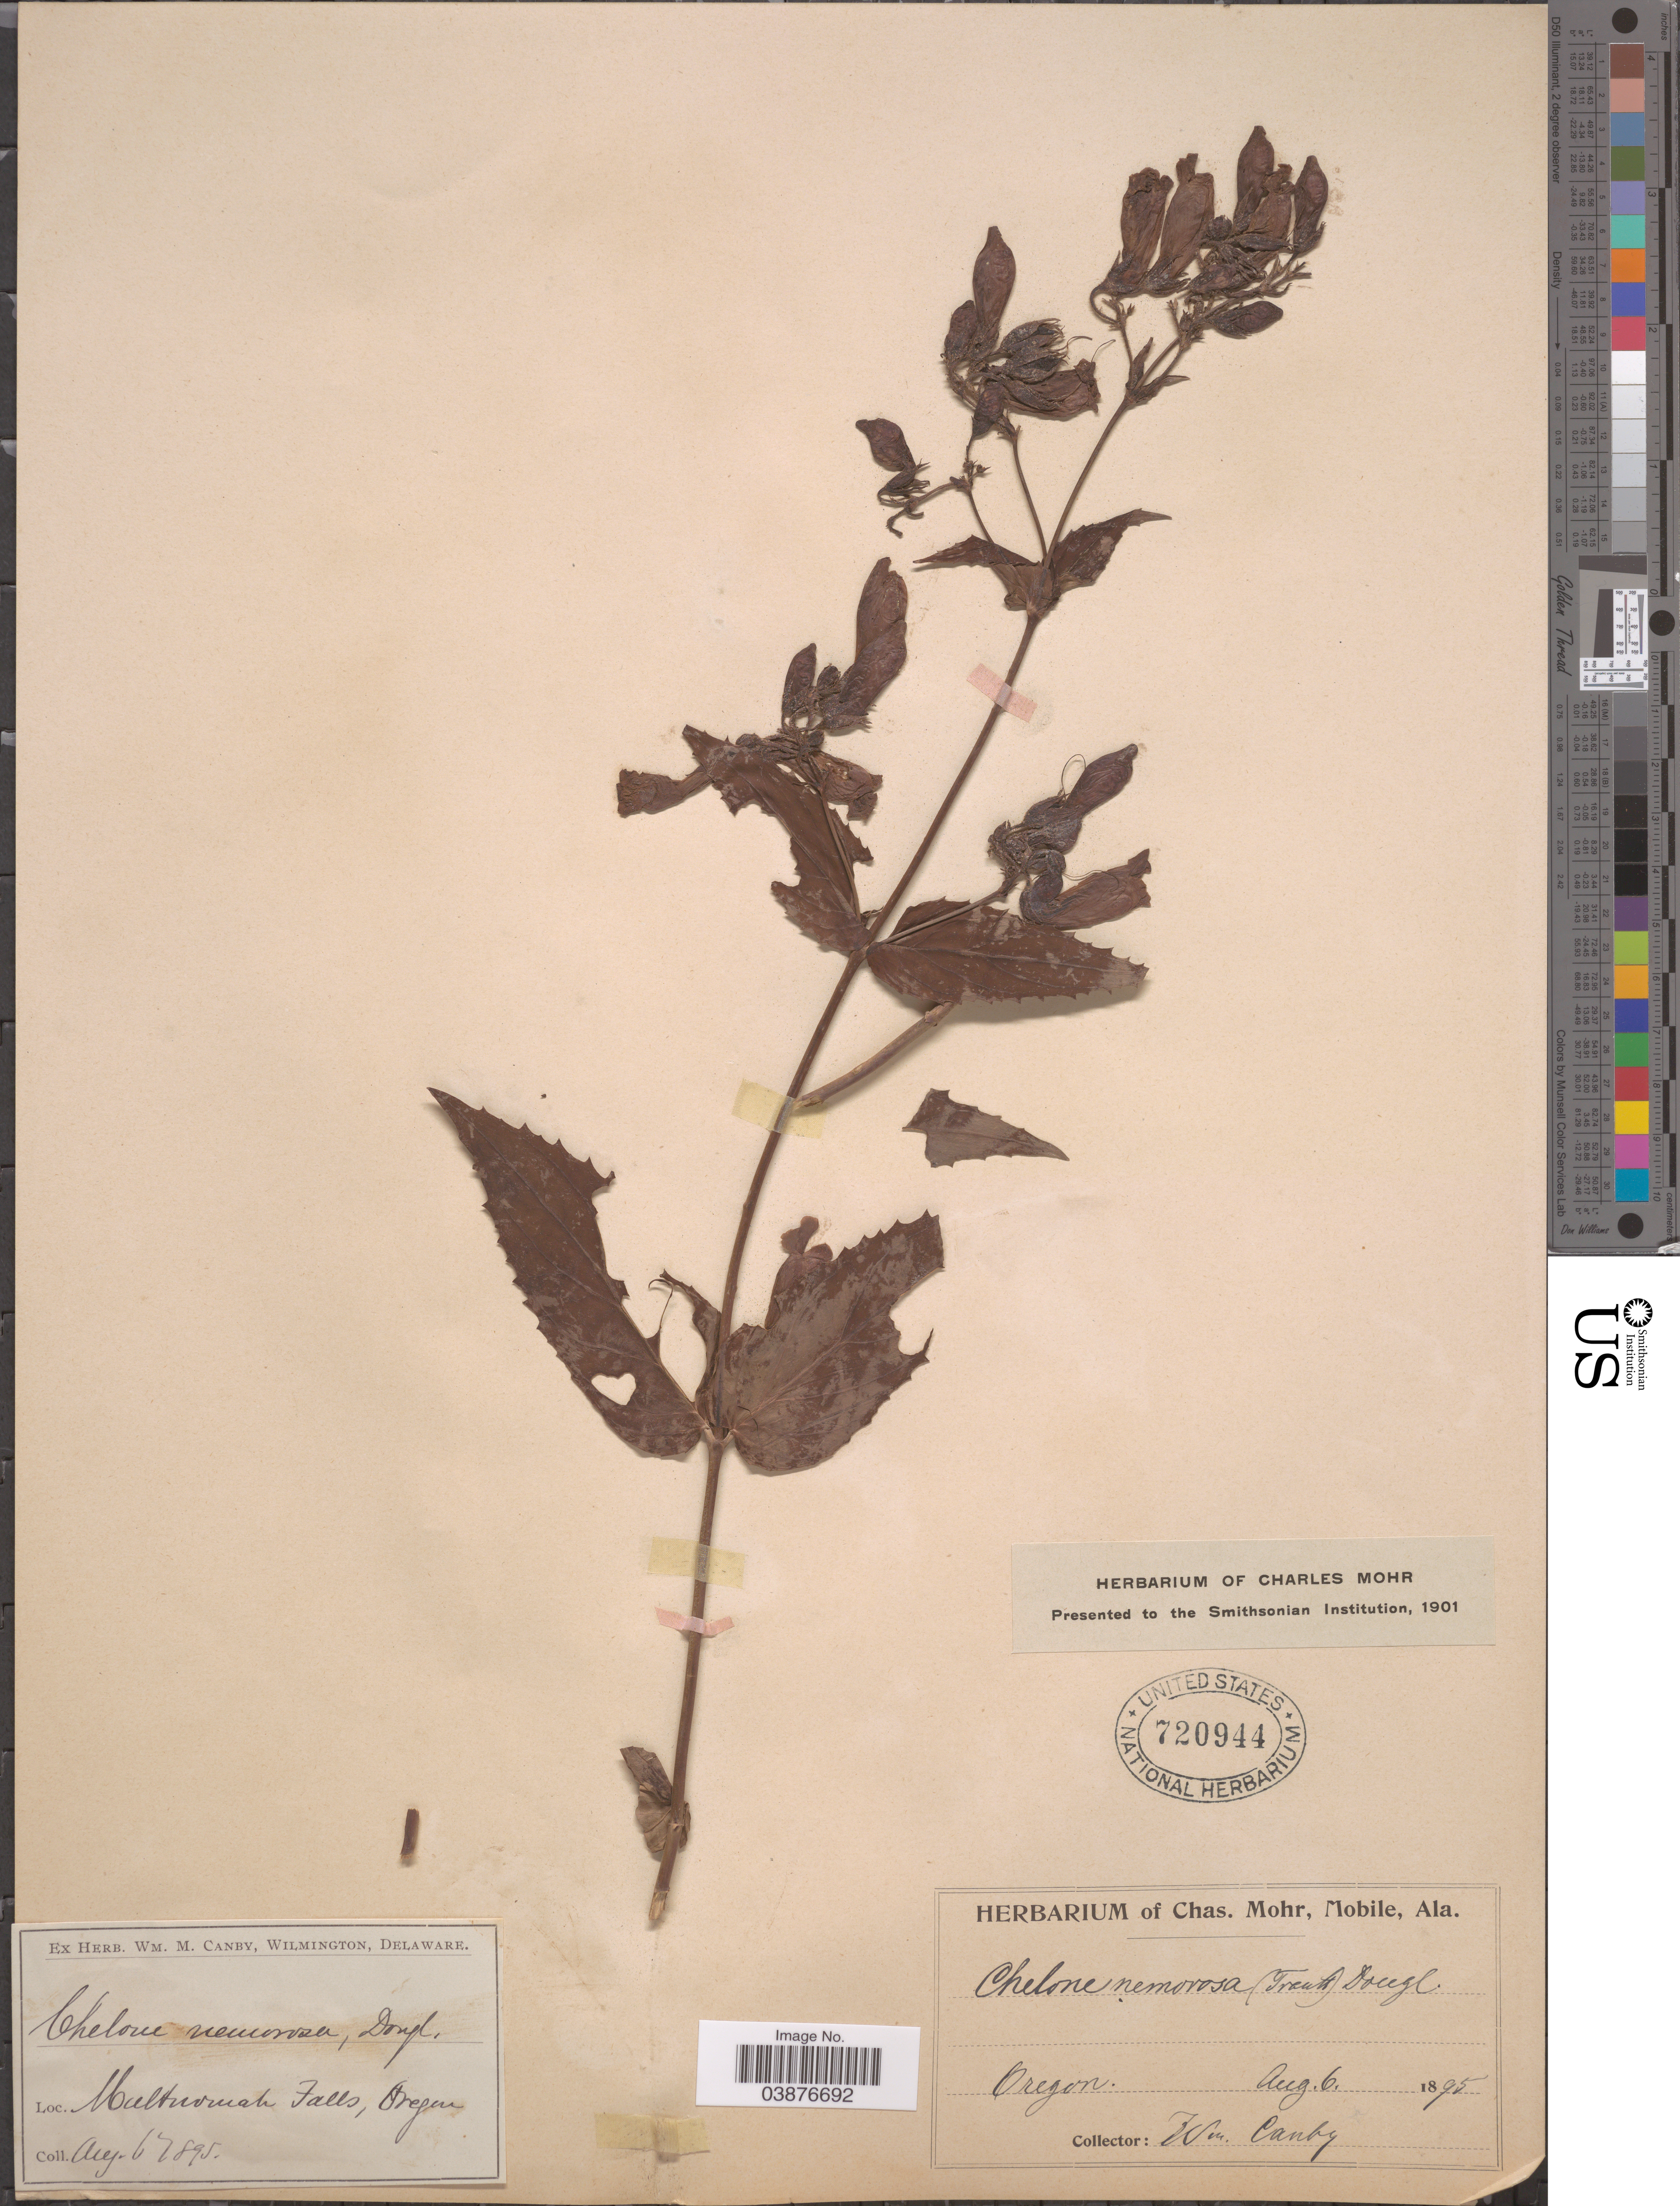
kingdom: Plantae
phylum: Tracheophyta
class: Magnoliopsida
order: Lamiales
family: Plantaginaceae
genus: Penstemon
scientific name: Penstemon nemorosus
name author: (Douglas ex Lindl.) Trautv.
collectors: W. M. Canby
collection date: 1895-08-06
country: United States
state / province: Oregon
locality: Multnomah Falls.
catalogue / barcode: US 720944